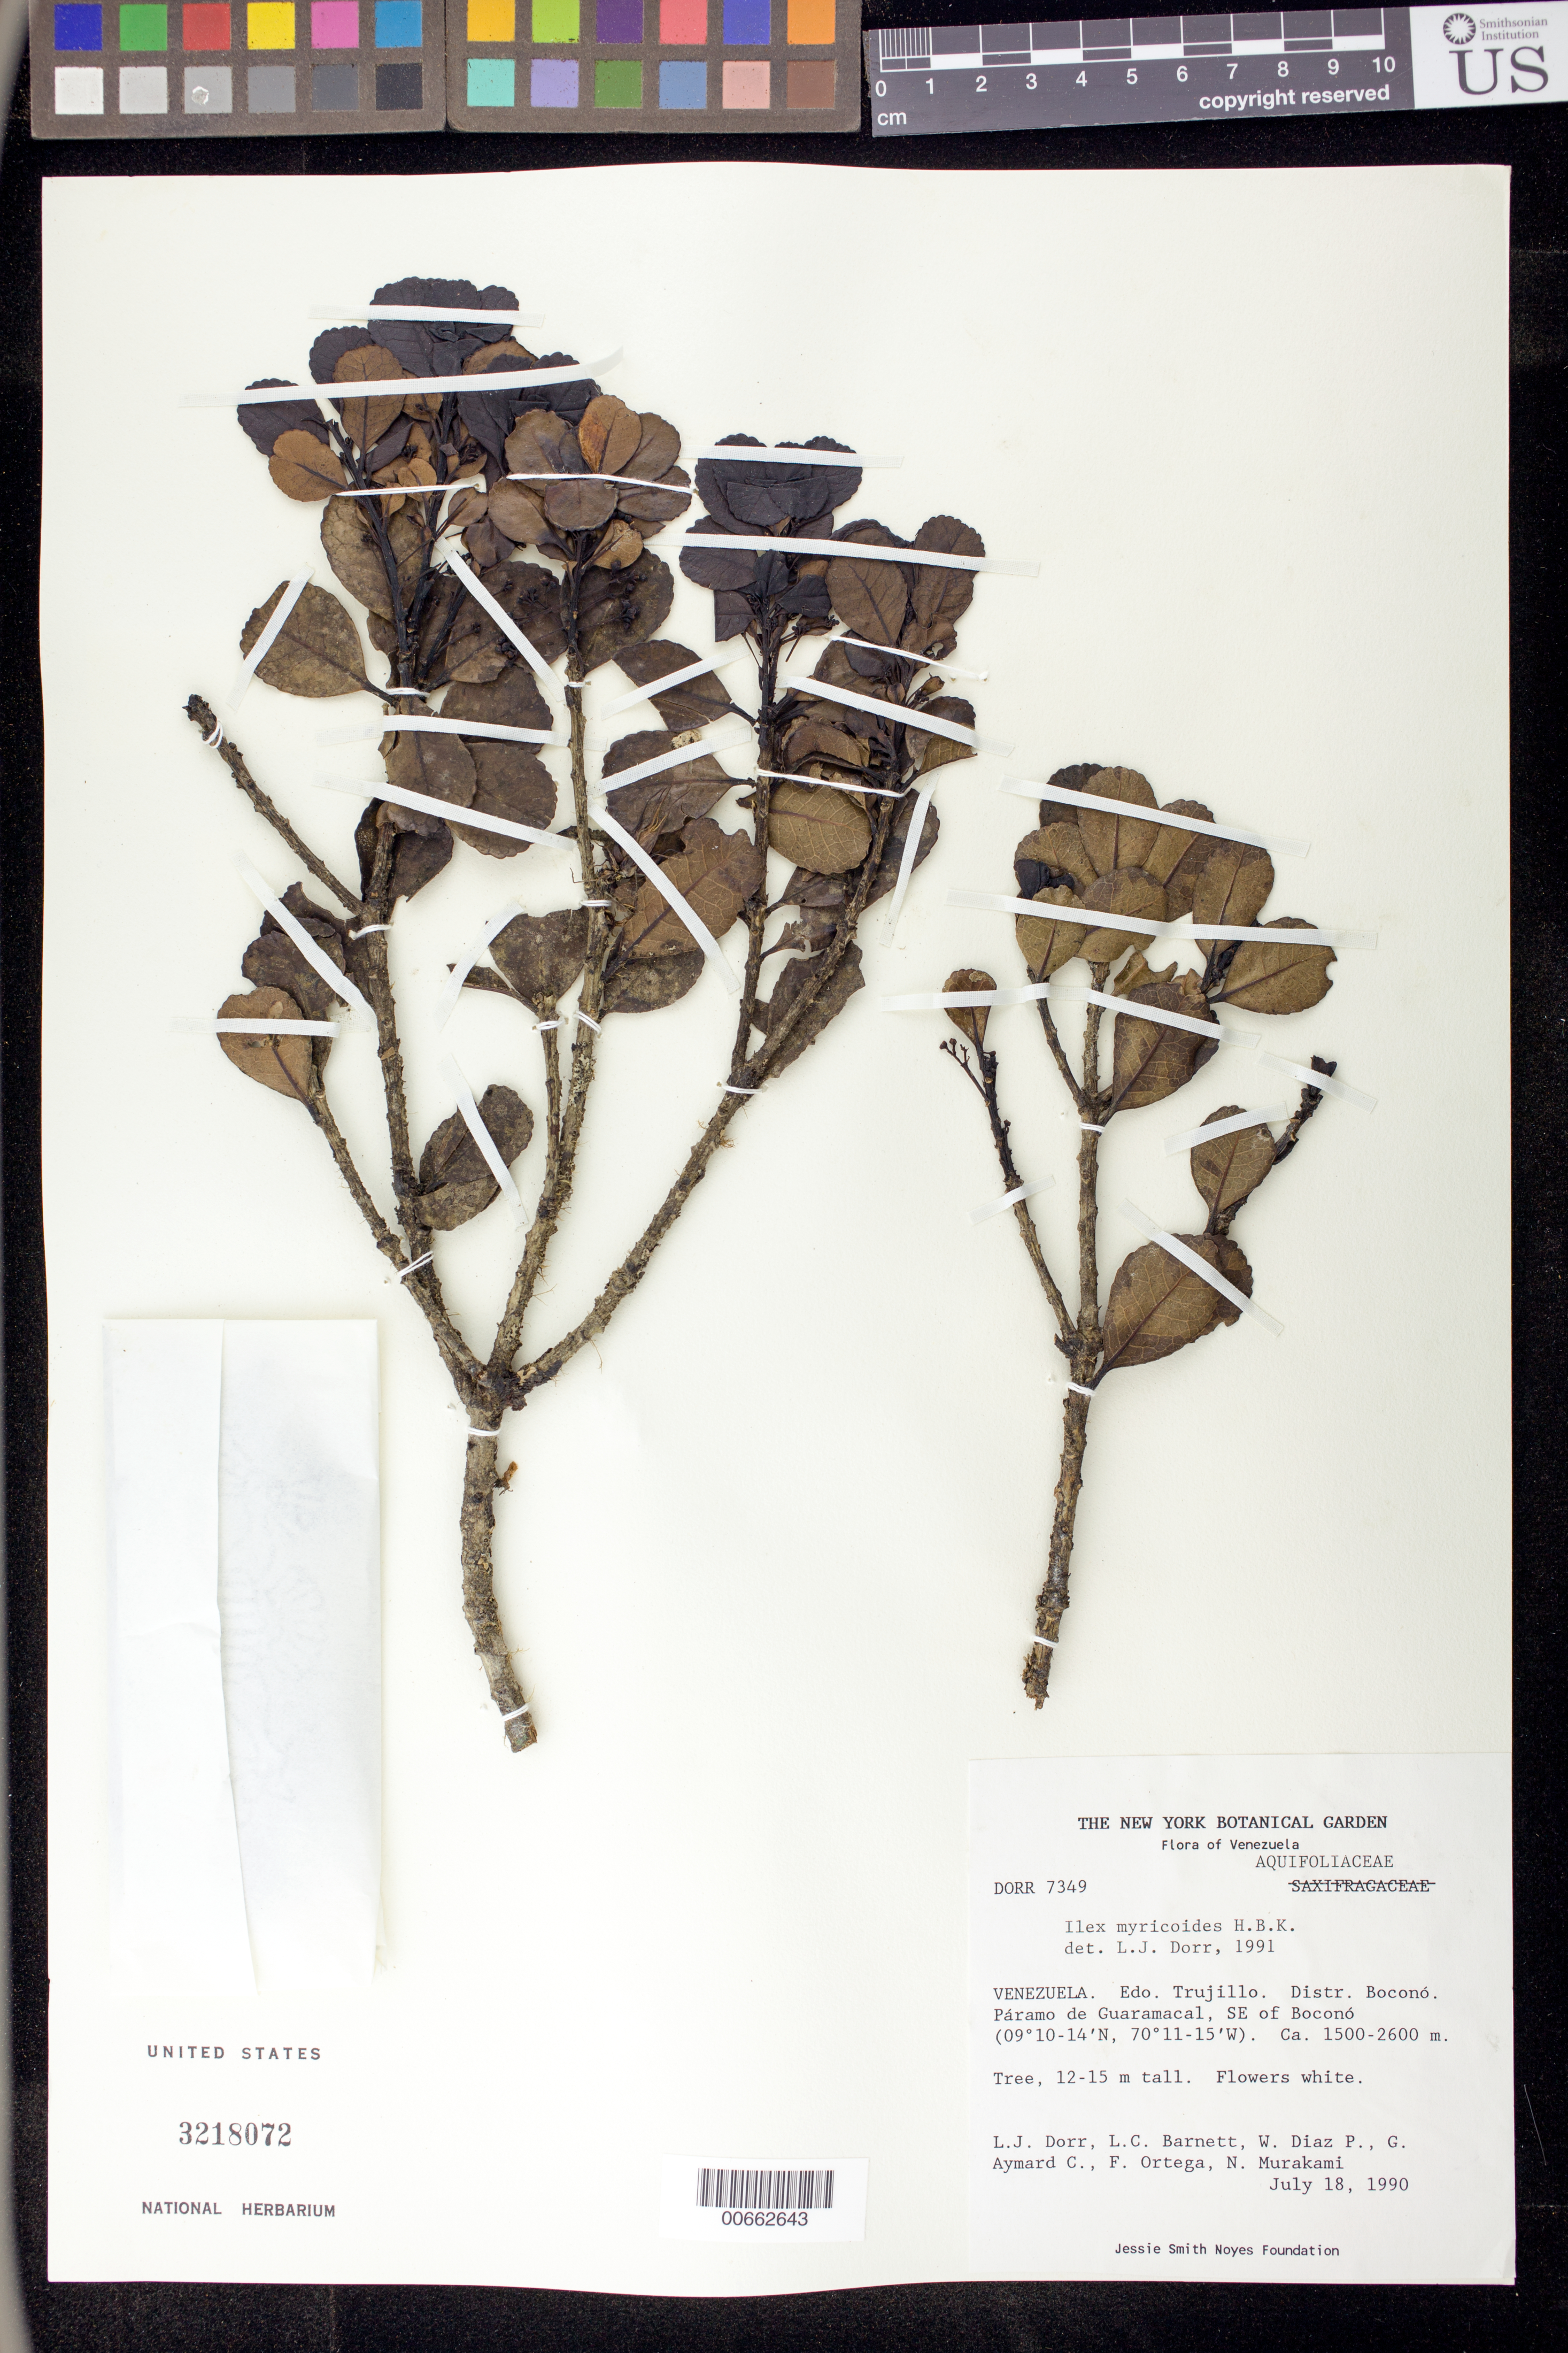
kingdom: Plantae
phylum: Tracheophyta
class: Magnoliopsida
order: Aquifoliales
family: Aquifoliaceae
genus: Ilex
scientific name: Ilex myricoides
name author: Kunth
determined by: Dorr, L. J., (BOT), Smithsonian Institution - National Museum of Natural History (UNITED STATES)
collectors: L. J. Dorr, L. C. Barnett, W. Díaz P., G. A. Aymard, F. J. Ortega & N. Murakami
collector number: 7349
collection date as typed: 18 Jul 1990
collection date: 1990-07-18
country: Venezuela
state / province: Trujillo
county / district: Boconó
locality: Páramo de Guaramacal, SE of Boconó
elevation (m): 1500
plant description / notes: NY, PORT, US, VEN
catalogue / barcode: US 3218072